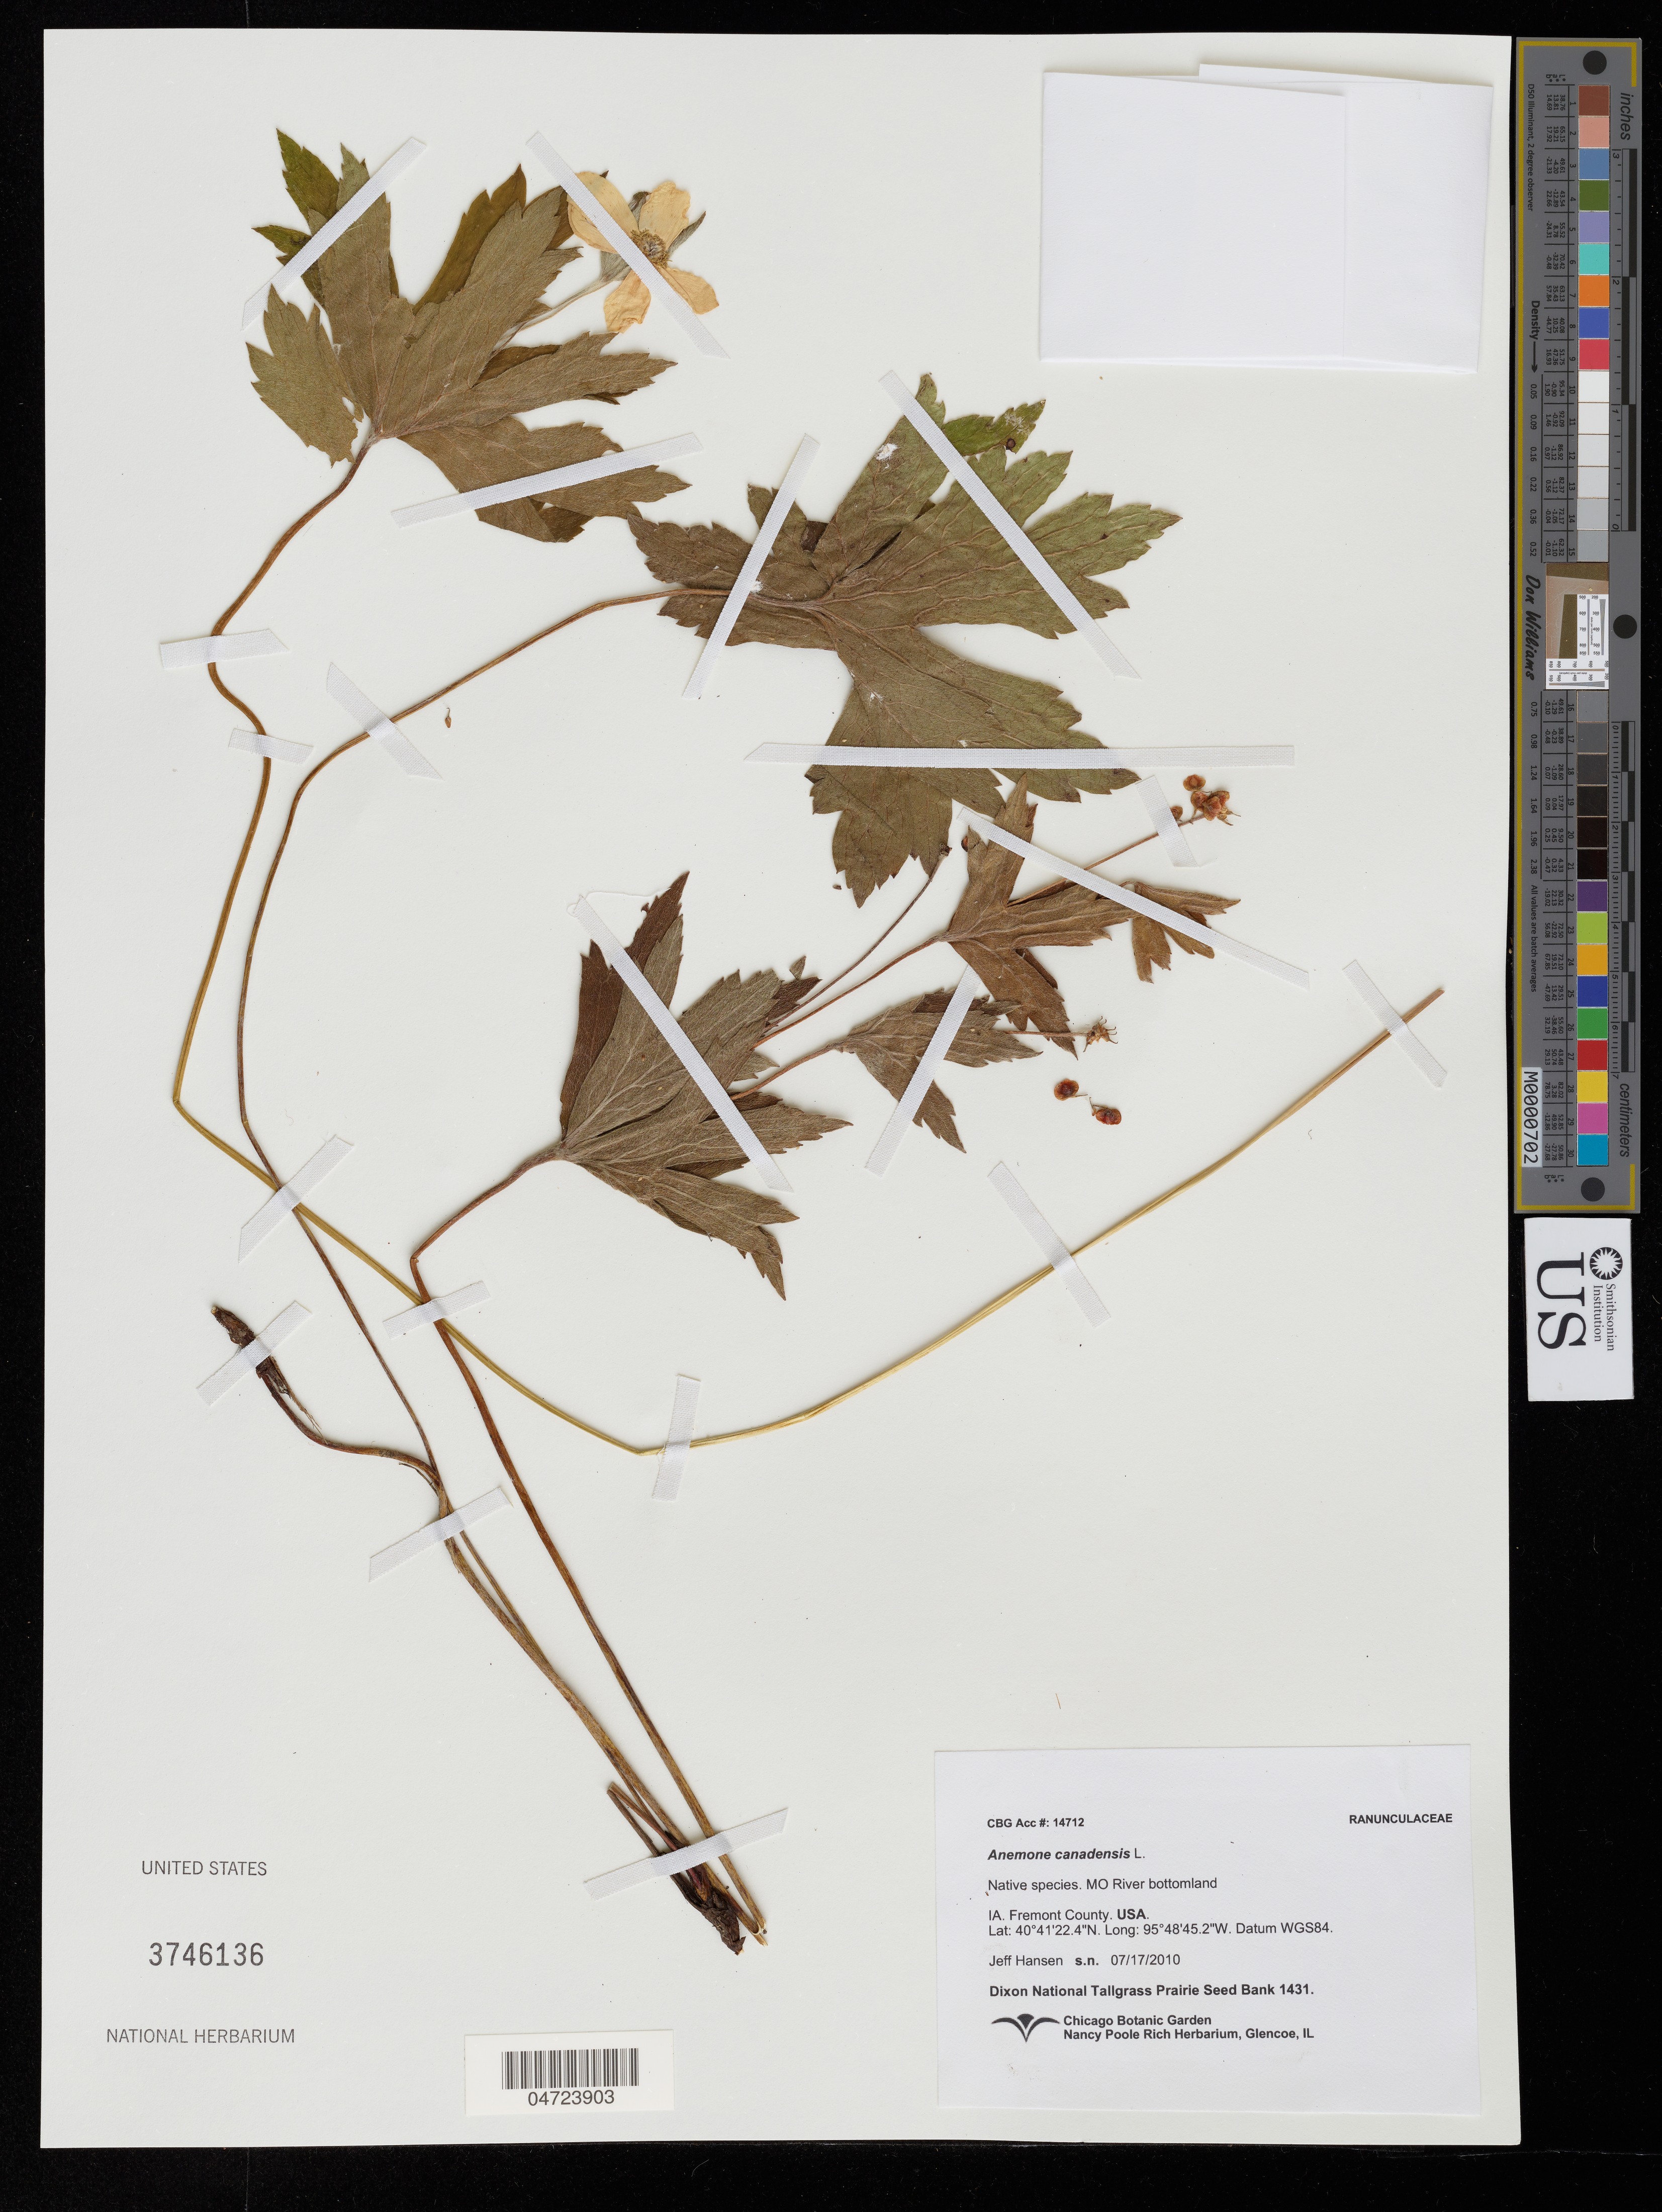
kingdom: Plantae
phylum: Tracheophyta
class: Magnoliopsida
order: Ranunculales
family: Ranunculaceae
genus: Anemone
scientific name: Anemone canadensis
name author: L.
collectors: J. Hansen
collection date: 2010-07-17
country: United States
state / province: Iowa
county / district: Fremont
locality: MO River bottomland. Fremont County.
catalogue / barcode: US 3746136